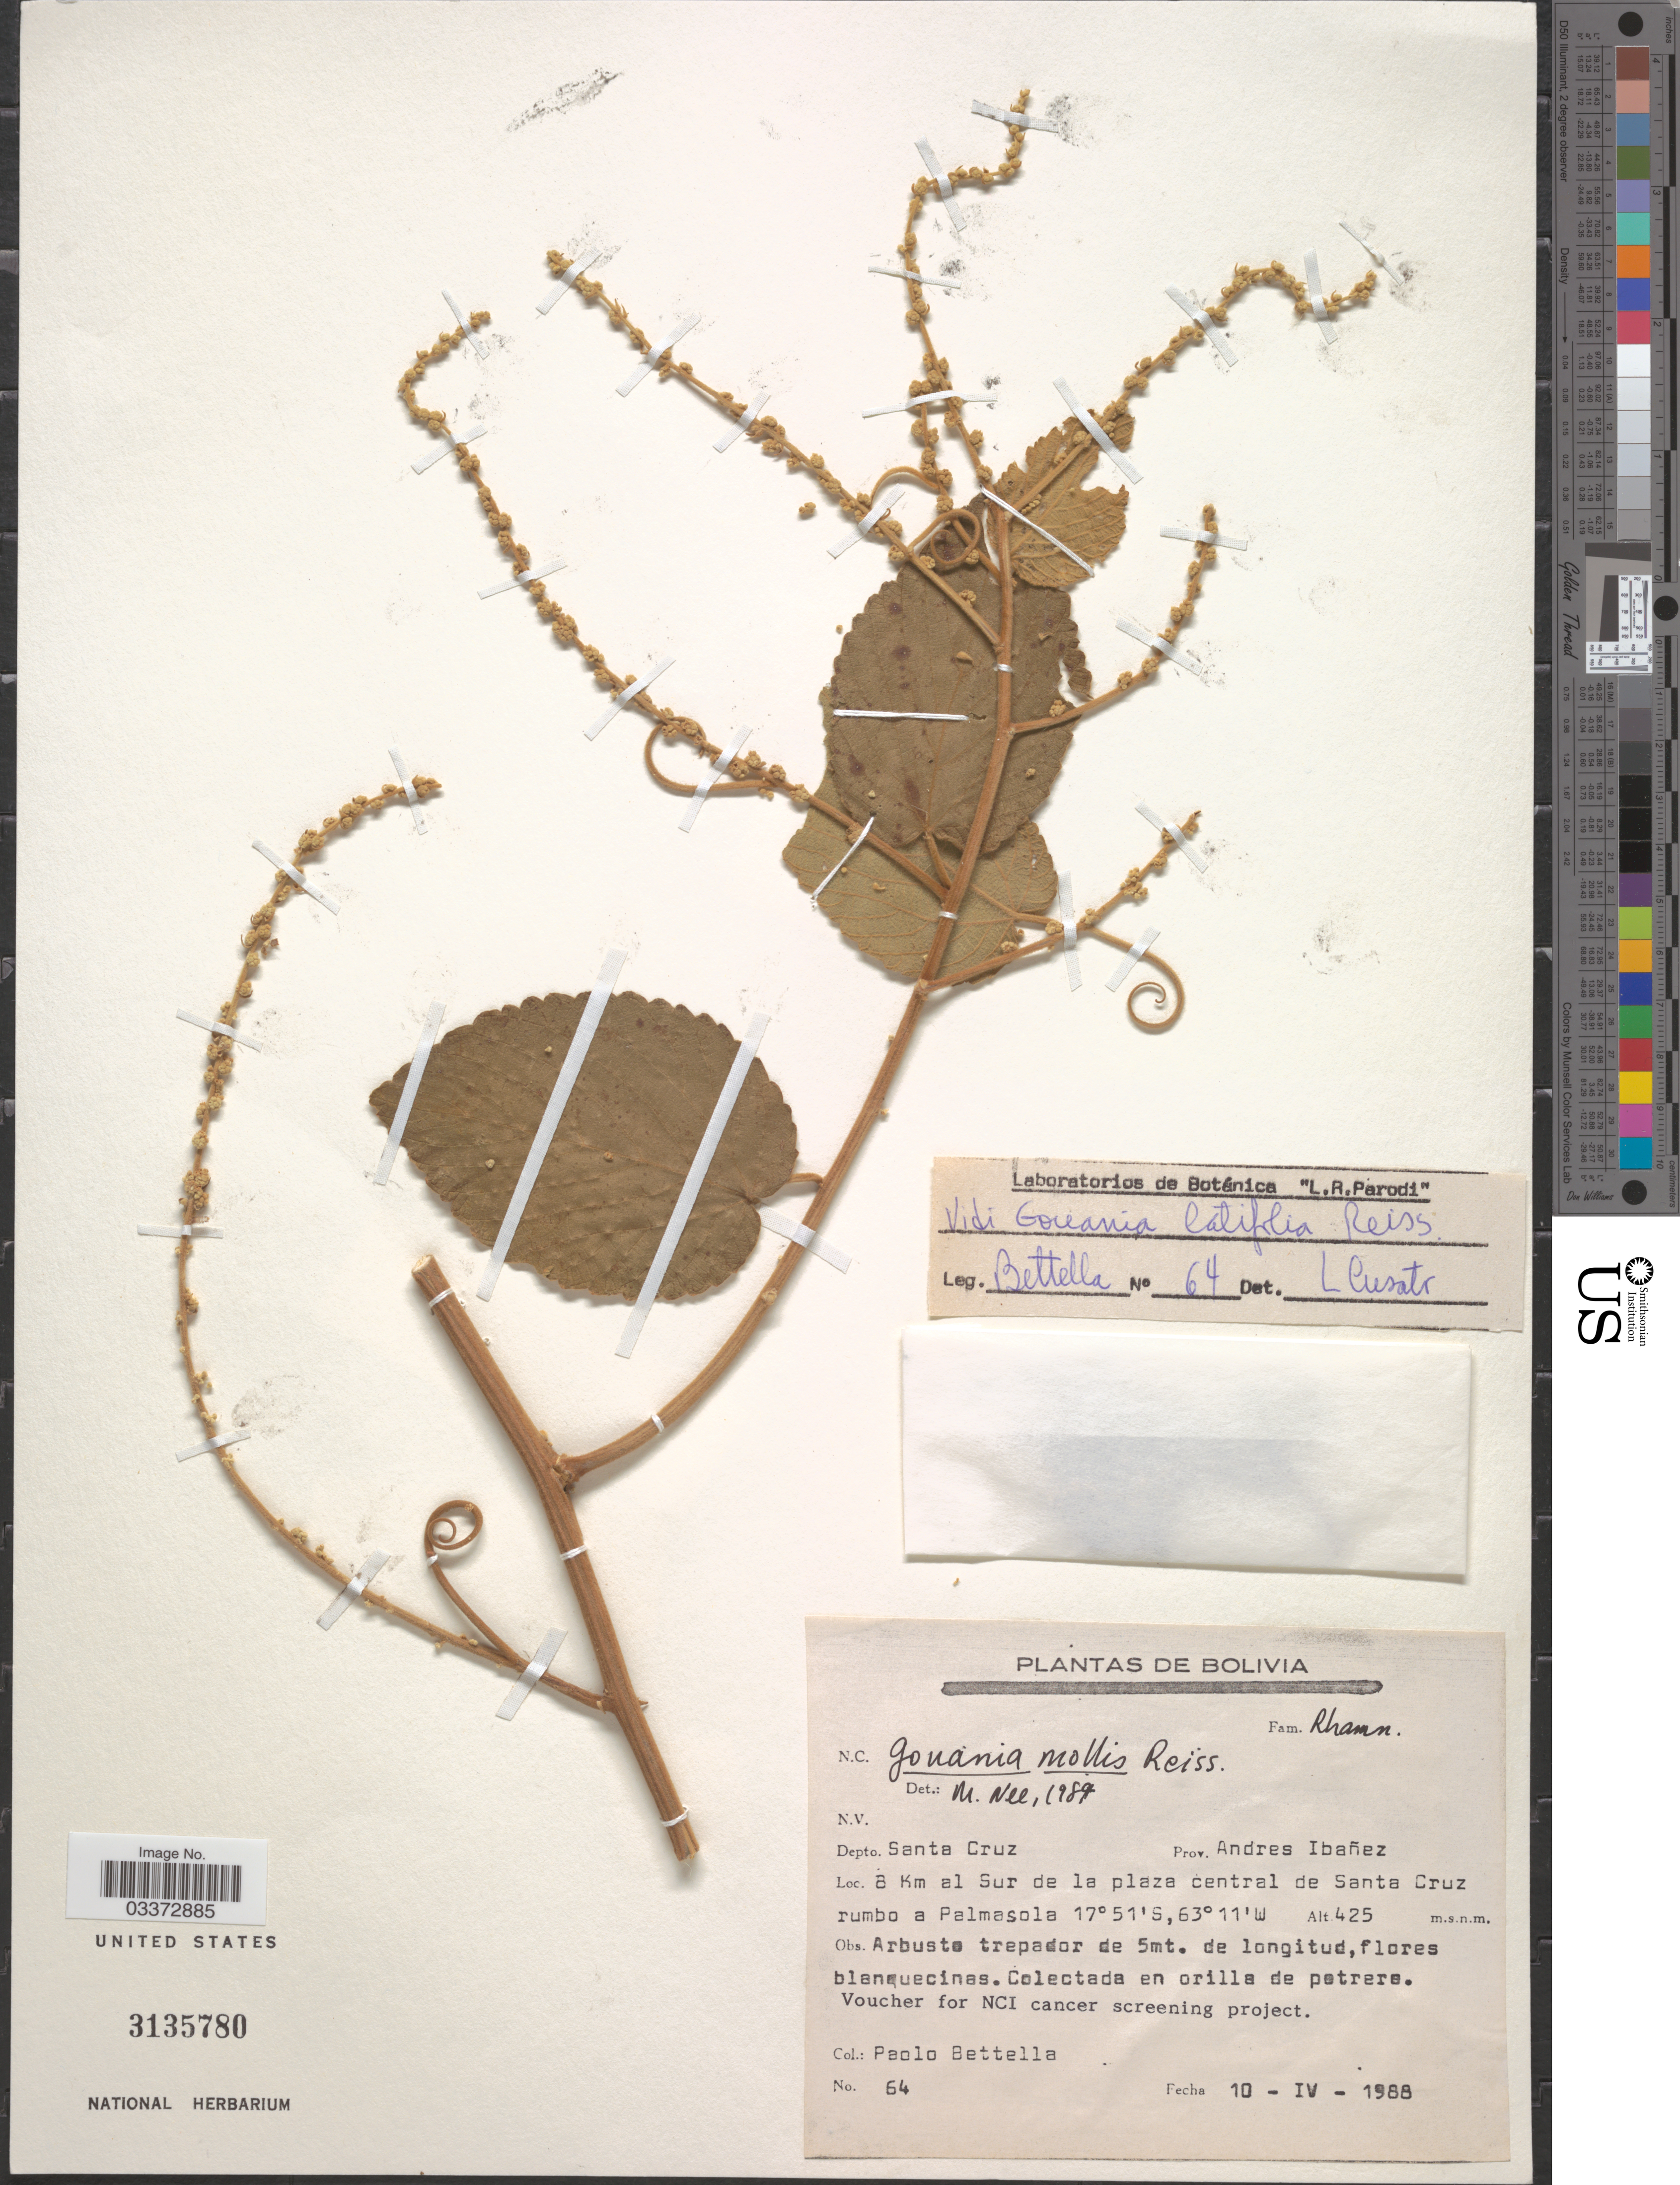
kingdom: Plantae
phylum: Tracheophyta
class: Magnoliopsida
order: Rosales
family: Rhamnaceae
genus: Gouania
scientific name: Gouania latifolia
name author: Reissek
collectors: P. Bettella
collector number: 64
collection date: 1988-04-10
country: Bolivia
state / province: Santa Cruz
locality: Depto.: Santa Cruz. Prov. Andres Ibañez. 8 Km al Sur de la plaza central de Santa Cruz rumbo a Palmasola.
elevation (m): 425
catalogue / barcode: US 3135780